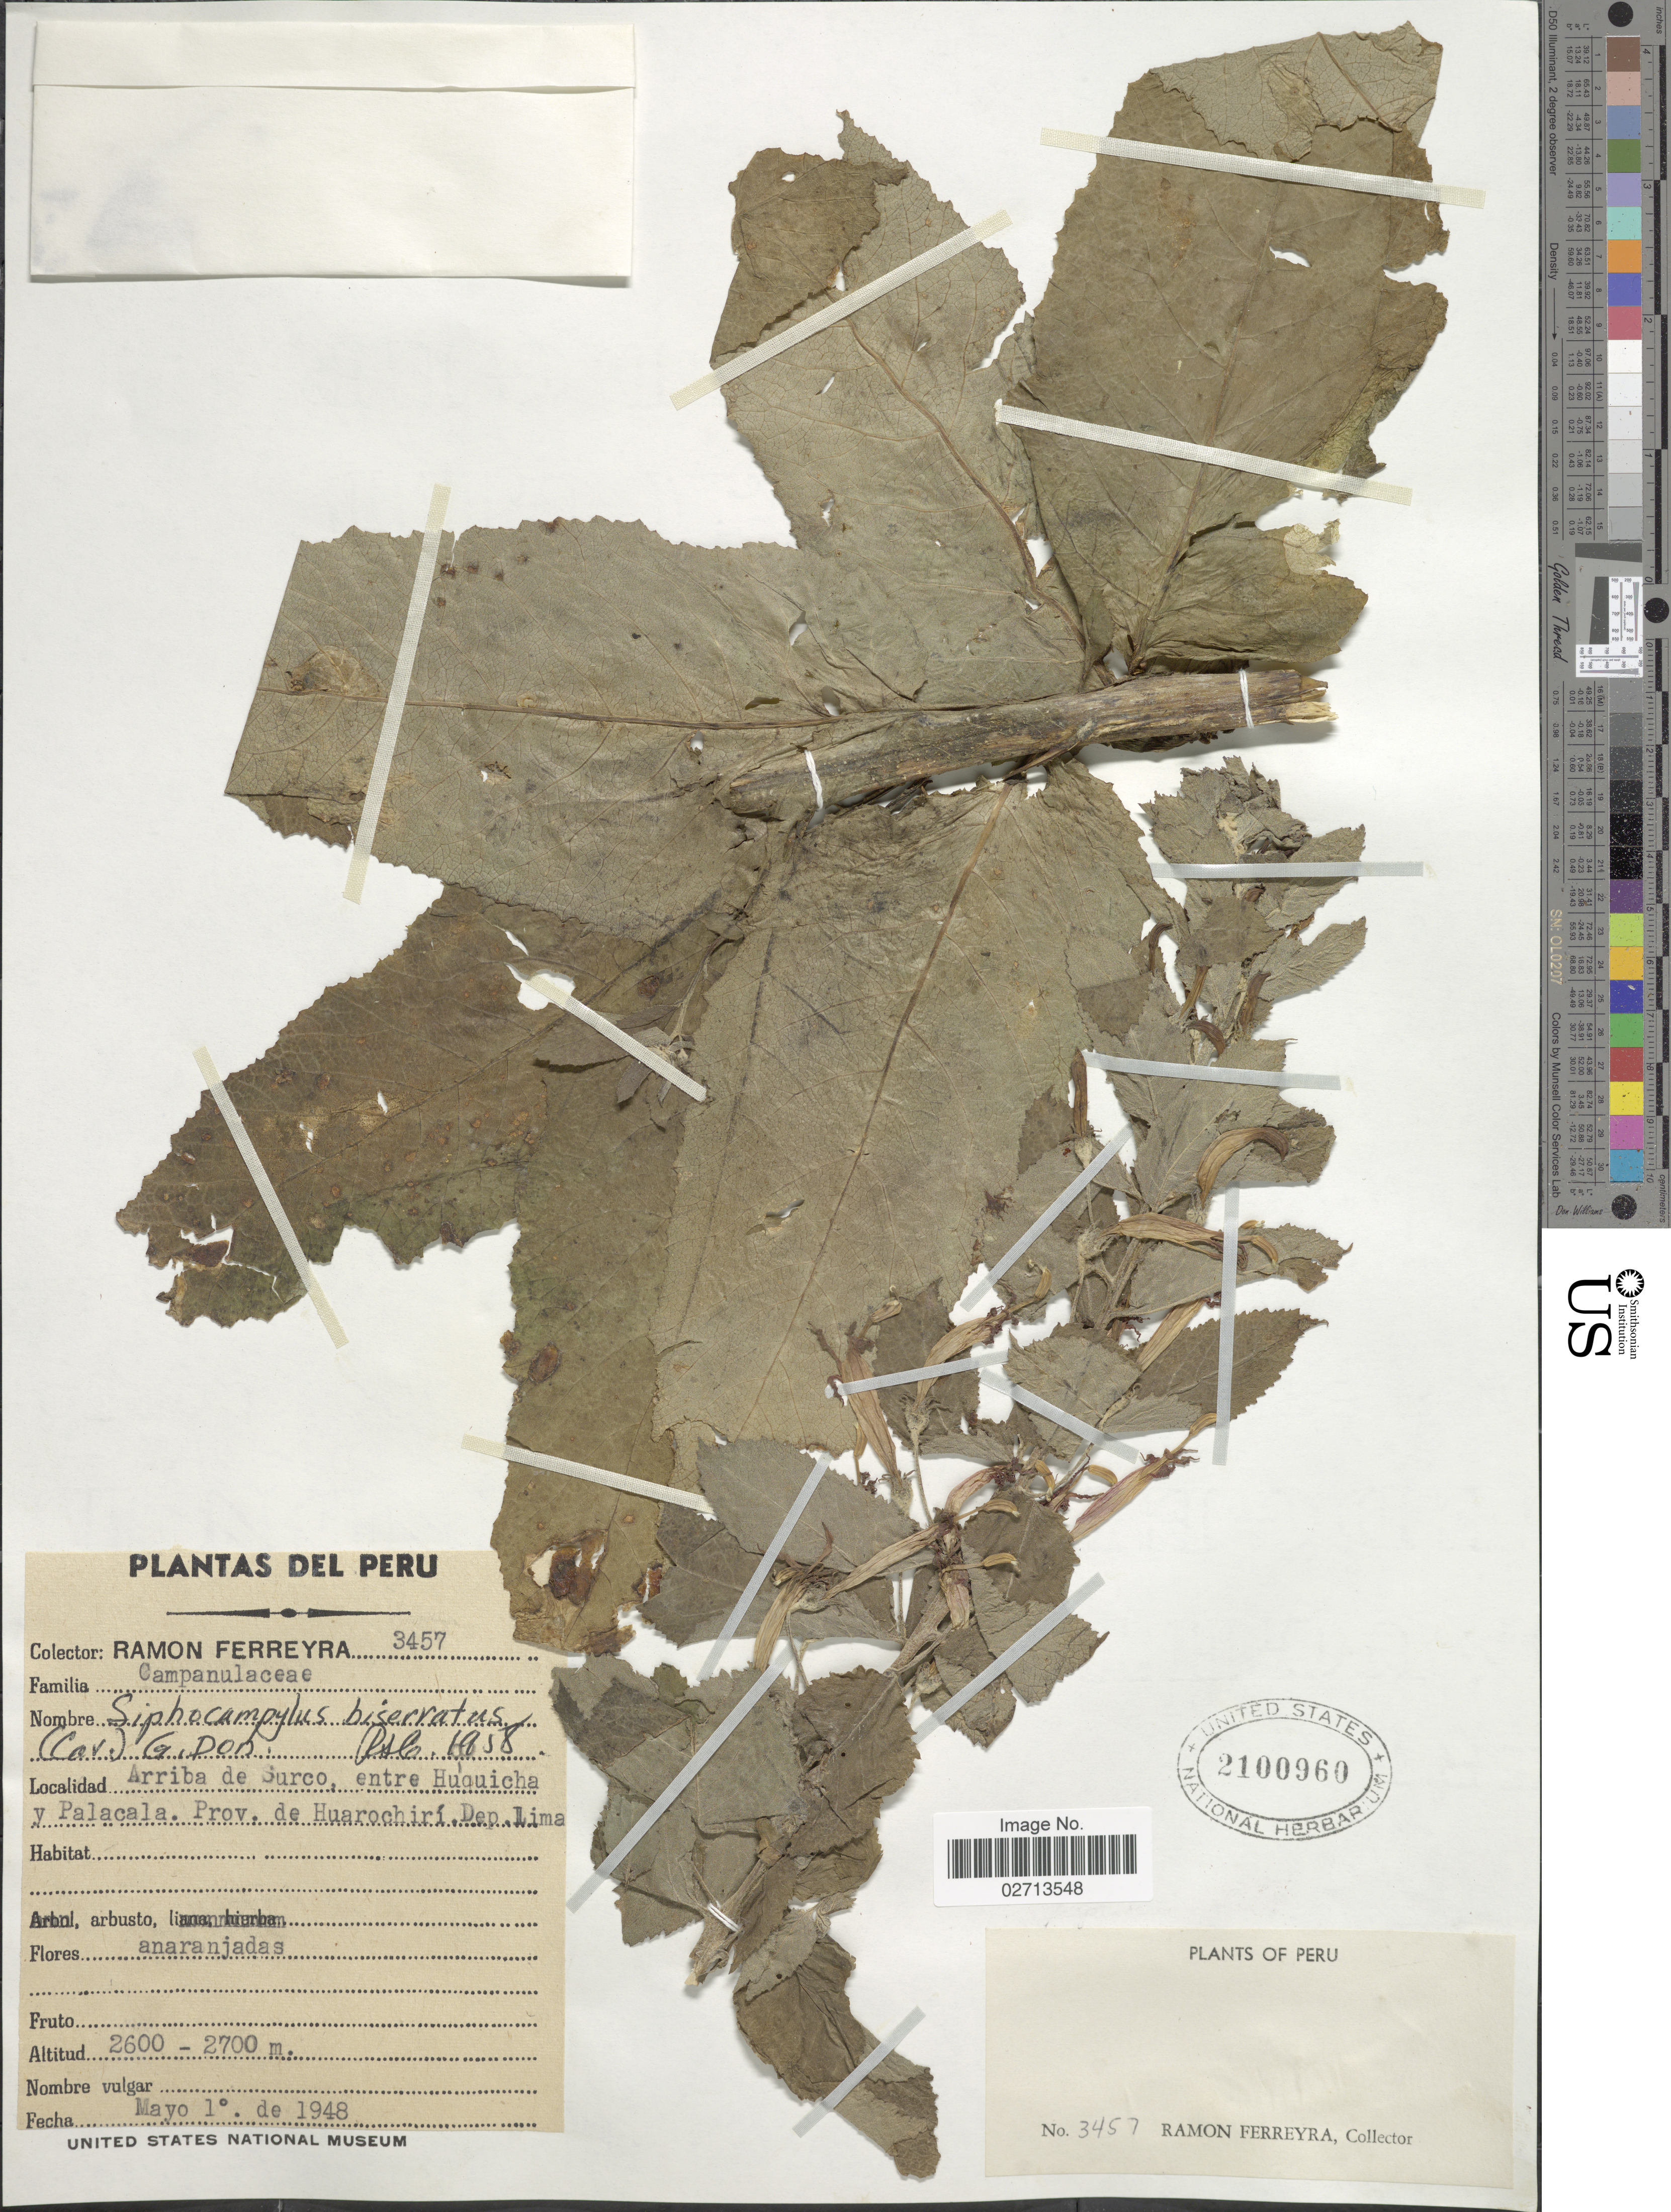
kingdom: Plantae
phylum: Tracheophyta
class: Magnoliopsida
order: Asterales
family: Campanulaceae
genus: Siphocampylus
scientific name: Siphocampylus biserratus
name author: (Cav.) A. DC.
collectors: R. A. Ferreyra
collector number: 3457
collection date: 1948-05-01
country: Peru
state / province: Lima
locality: Arriba de Surco, entre Huquicha y Palacala. Prov. de Huarochiri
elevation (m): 2600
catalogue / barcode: US 2100960